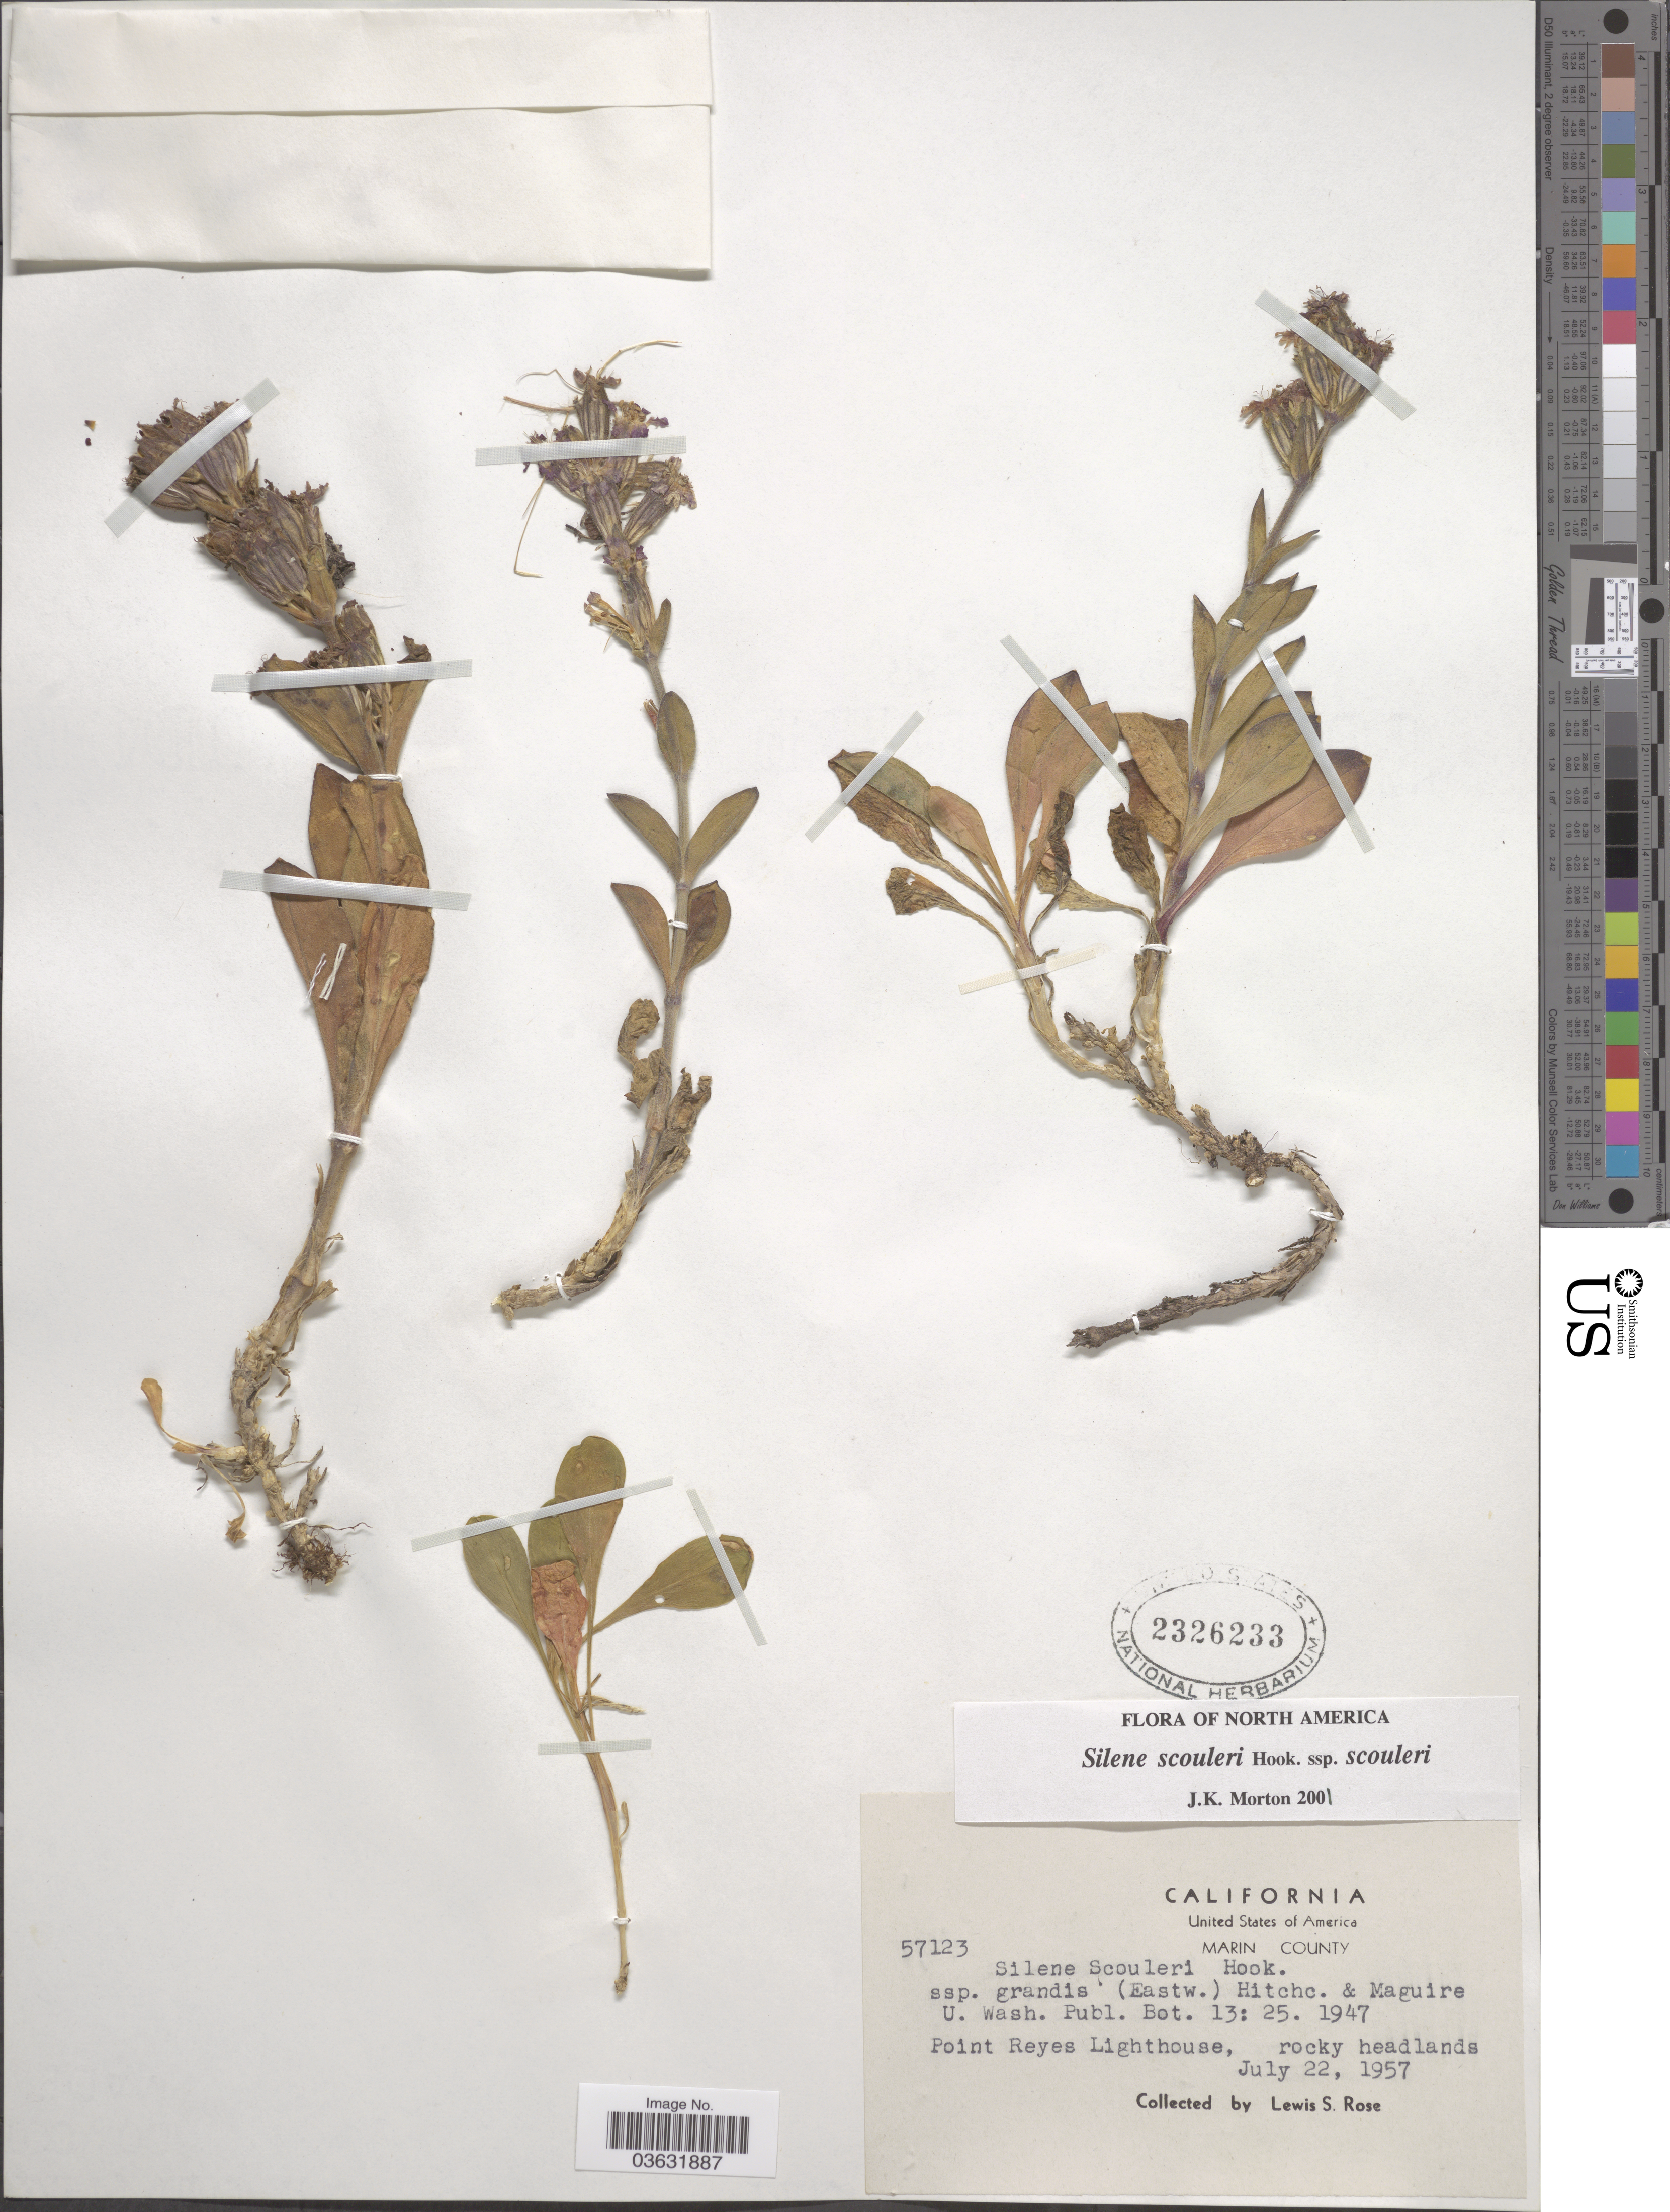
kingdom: Plantae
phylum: Tracheophyta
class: Magnoliopsida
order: Caryophyllales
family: Caryophyllaceae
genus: Silene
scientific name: Silene scouleri subsp. grandis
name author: (Eastw.) C.L. Hitchc. & Maguire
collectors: L. S. Rose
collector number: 57123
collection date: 1957-07-22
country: United States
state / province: California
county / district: Marin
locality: Marin County. Point Reyes Lighthouse, rocky headlands.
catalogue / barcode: US 2326233